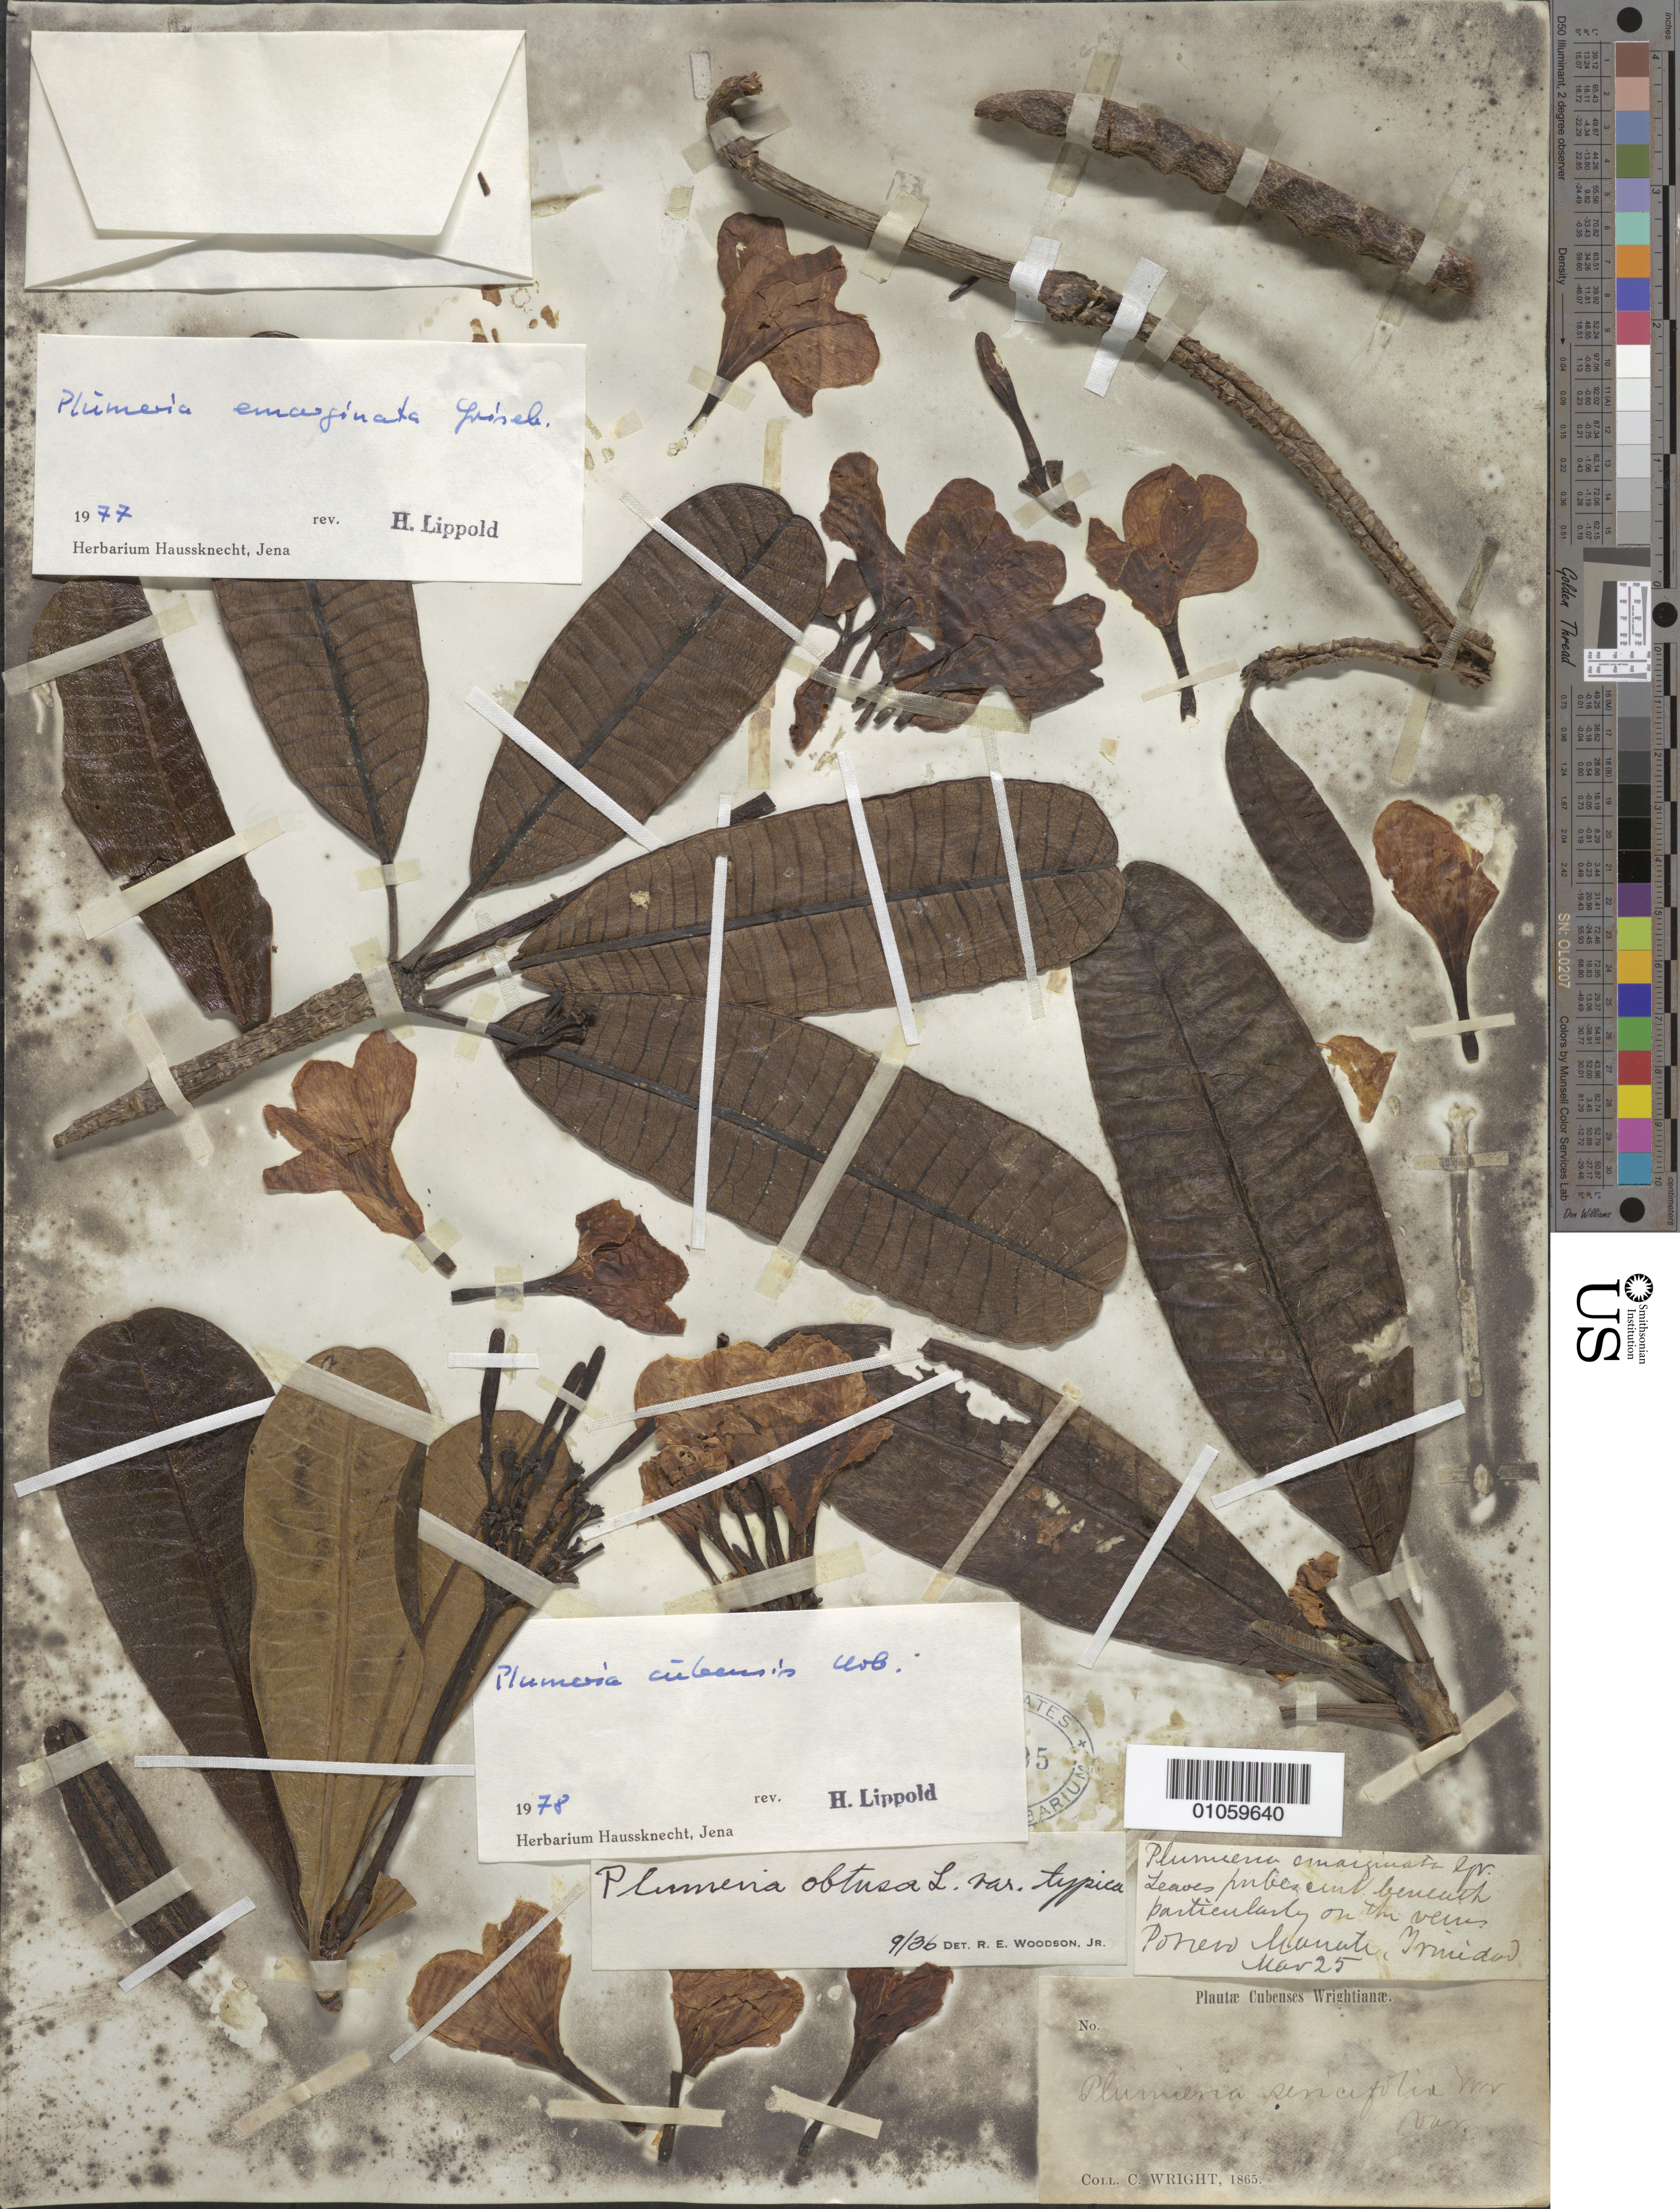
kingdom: Plantae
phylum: Tracheophyta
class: Magnoliopsida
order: Gentianales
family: Apocynaceae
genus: Plumeria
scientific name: Plumeria emarginata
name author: Griseb.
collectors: C. Wright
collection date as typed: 1865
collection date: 1865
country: Cuba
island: Cuba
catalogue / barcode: US 59295